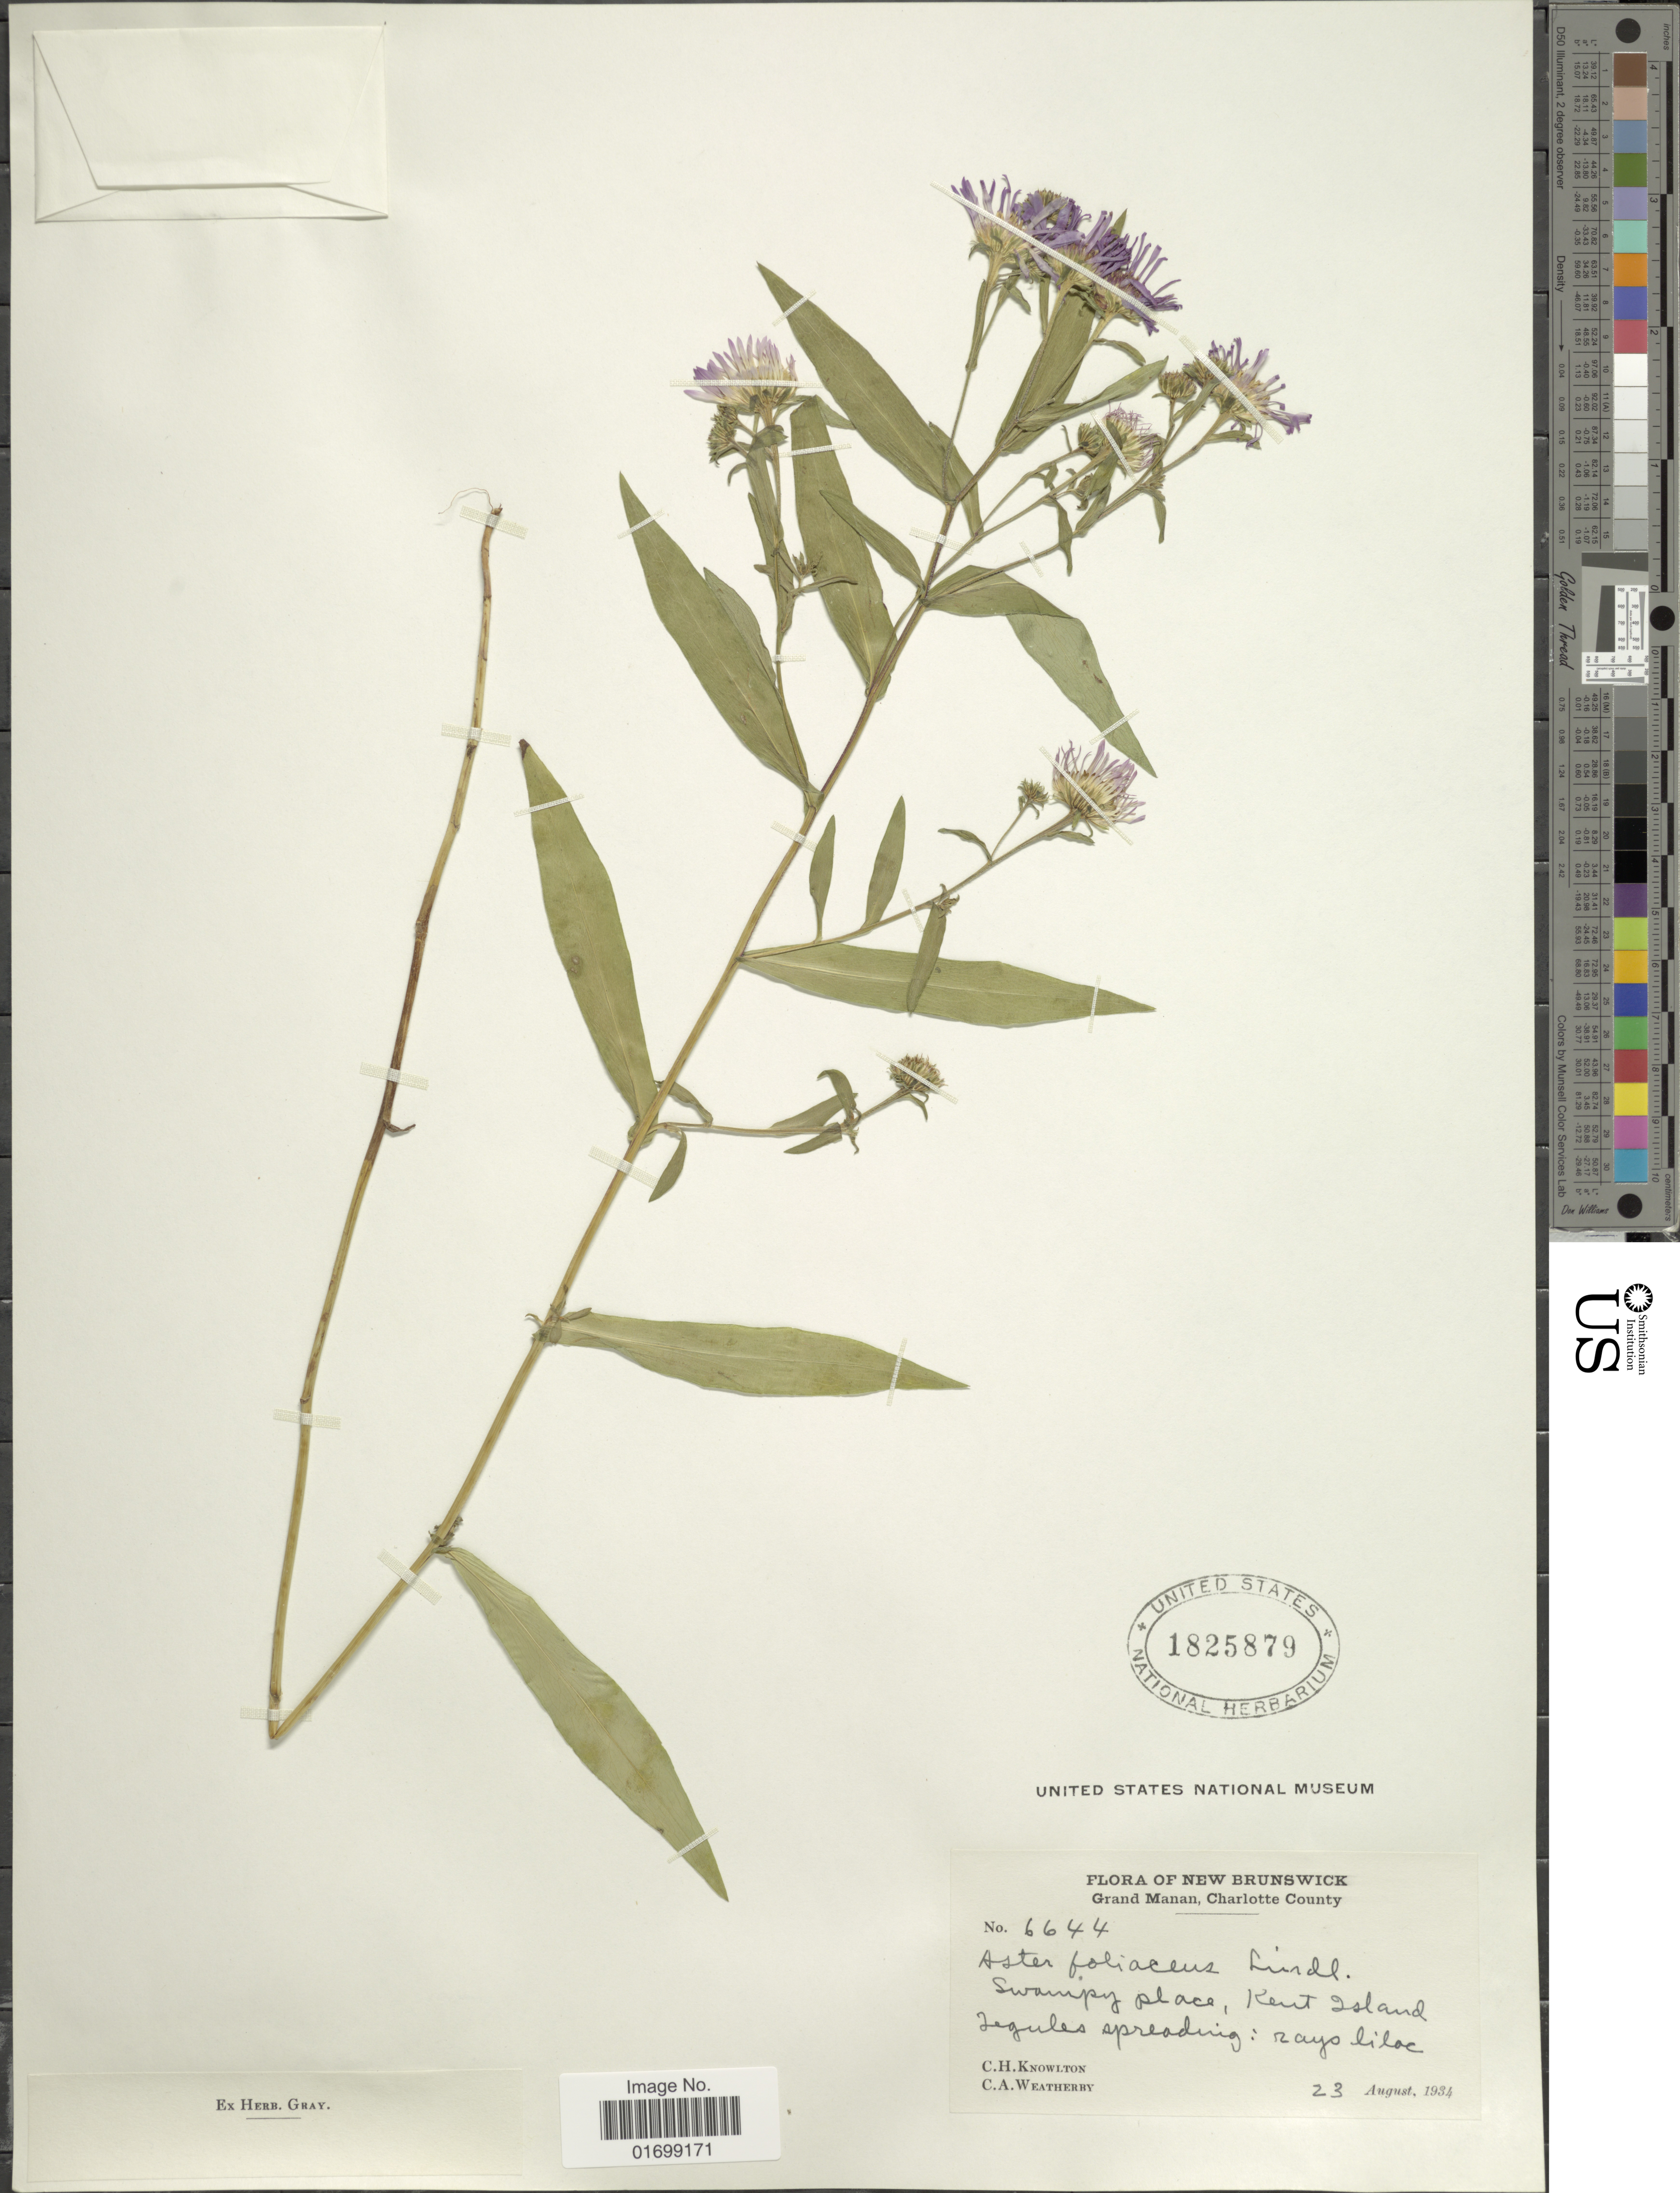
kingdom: Plantae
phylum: Tracheophyta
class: Magnoliopsida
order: Asterales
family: Asteraceae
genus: Symphyotrichum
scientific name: Symphyotrichum foliaceum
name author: (Lindl. ex DC.) G.L. Nesom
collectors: C. H. Knowlton & C. A. Weatherby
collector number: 6644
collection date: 1934-08-23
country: Canada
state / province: New Brunswick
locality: Grand Manan, Charlotte County, swampy place, Kent Island.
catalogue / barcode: US 1825879